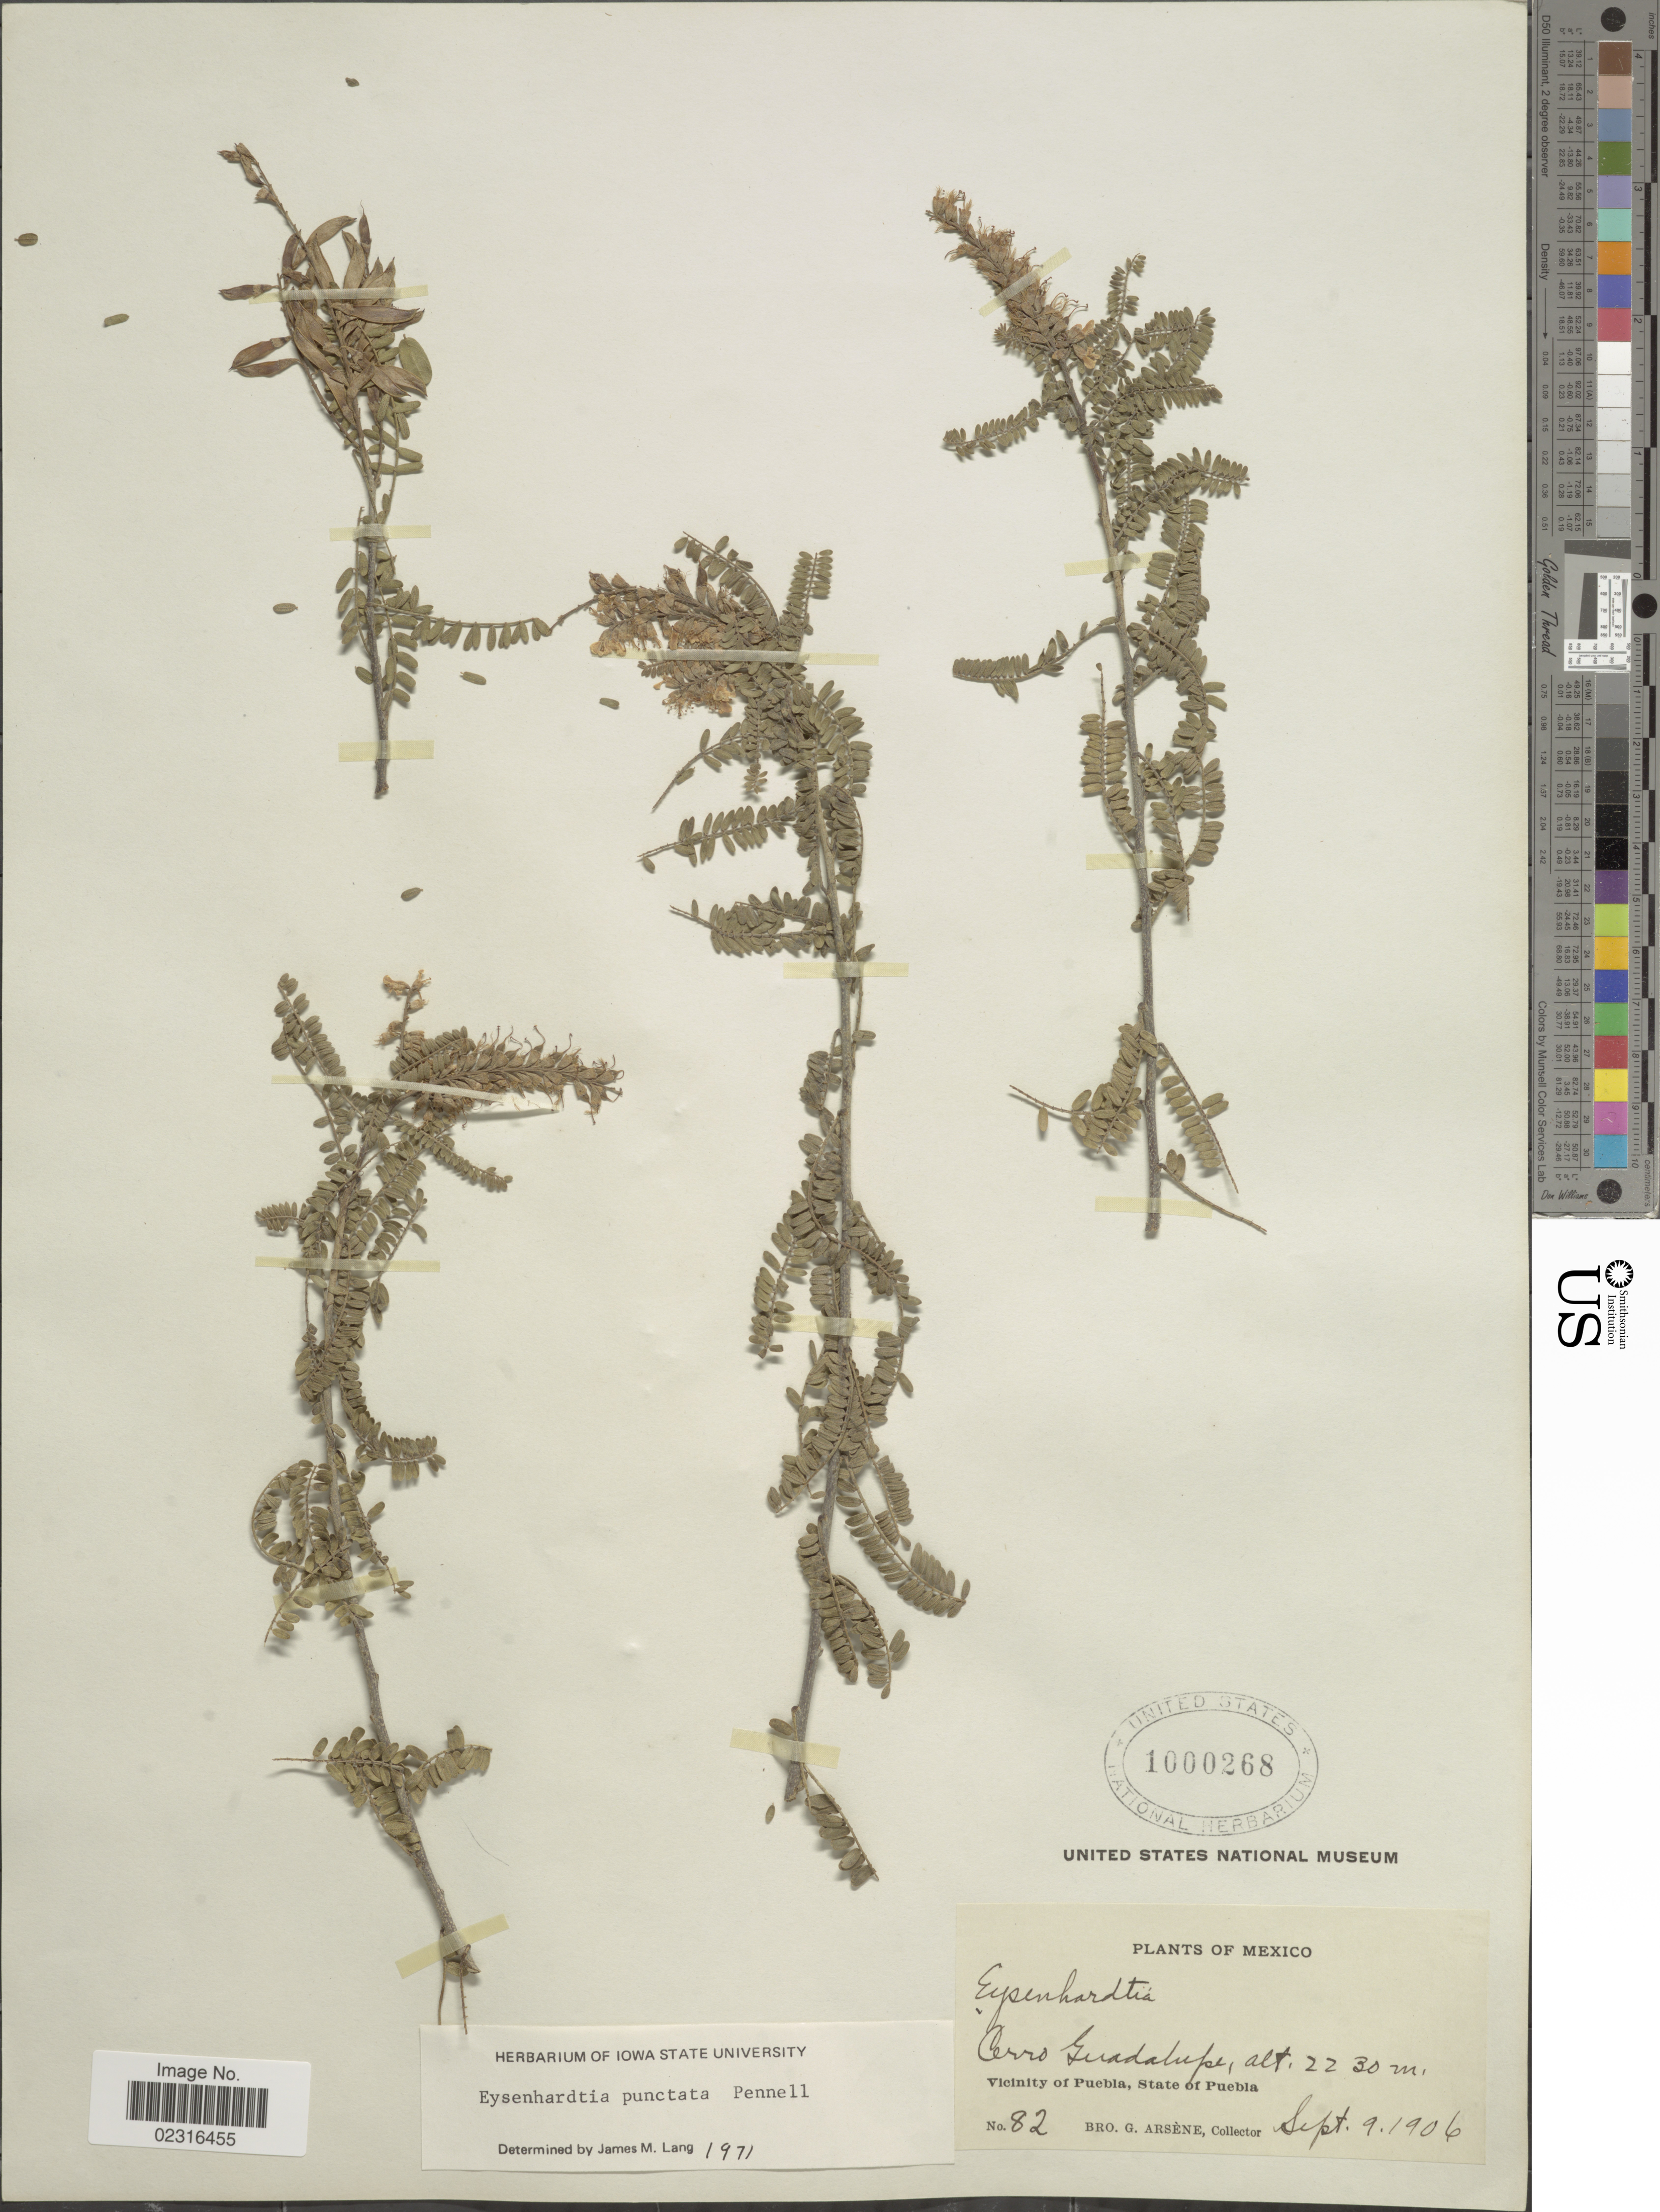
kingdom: Plantae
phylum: Tracheophyta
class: Magnoliopsida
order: Fabales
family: Fabaceae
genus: Eysenhardtia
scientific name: Eysenhardtia punctata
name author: Pennell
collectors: Bro. G. Arsène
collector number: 82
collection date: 1906-09-09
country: Mexico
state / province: Puebla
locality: Cerro Guadalupe, vicinity of Puebla.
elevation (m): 2230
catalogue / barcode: US 1000268